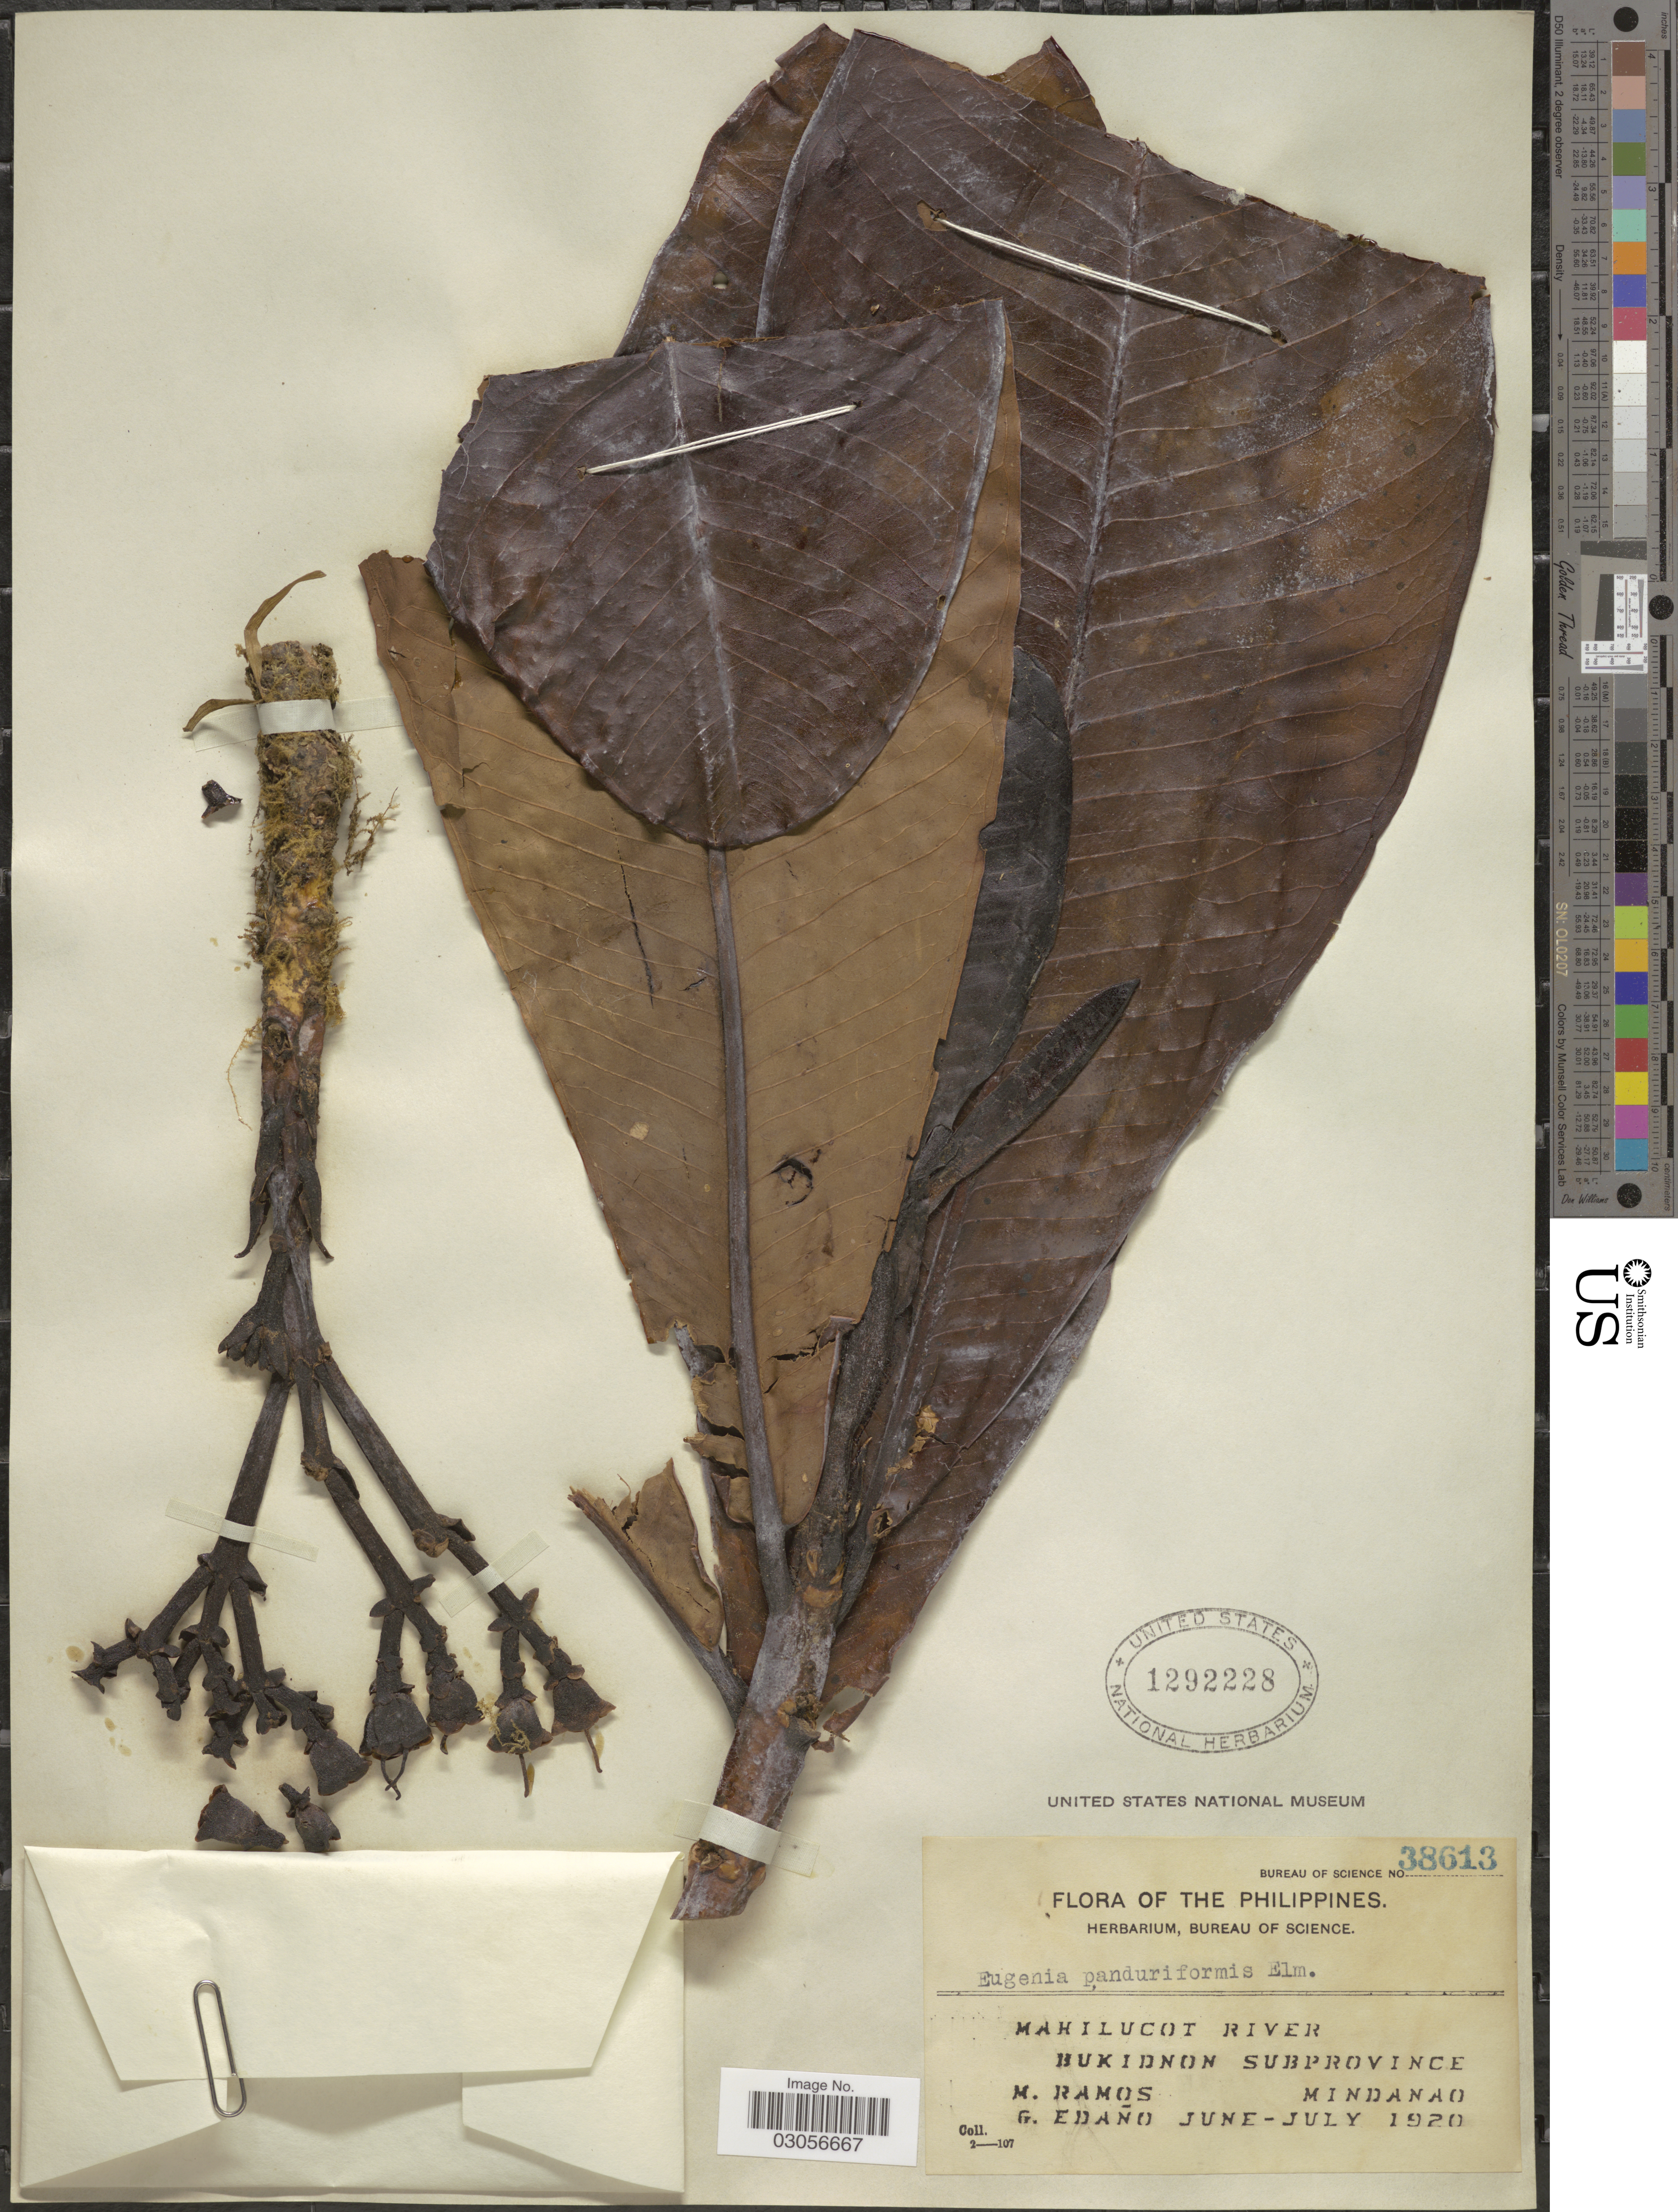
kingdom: Plantae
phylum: Tracheophyta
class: Magnoliopsida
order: Myrtales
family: Myrtaceae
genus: Syzygium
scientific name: Syzygium panduriforme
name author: (Elmer) Merr.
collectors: M. Ramos & G. Edaño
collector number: Bureau of Science 38613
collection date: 1920-06/1920-07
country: Philippines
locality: Mahilucot River. Bukidnon Subprovince. Mindanao.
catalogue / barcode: US 1292228